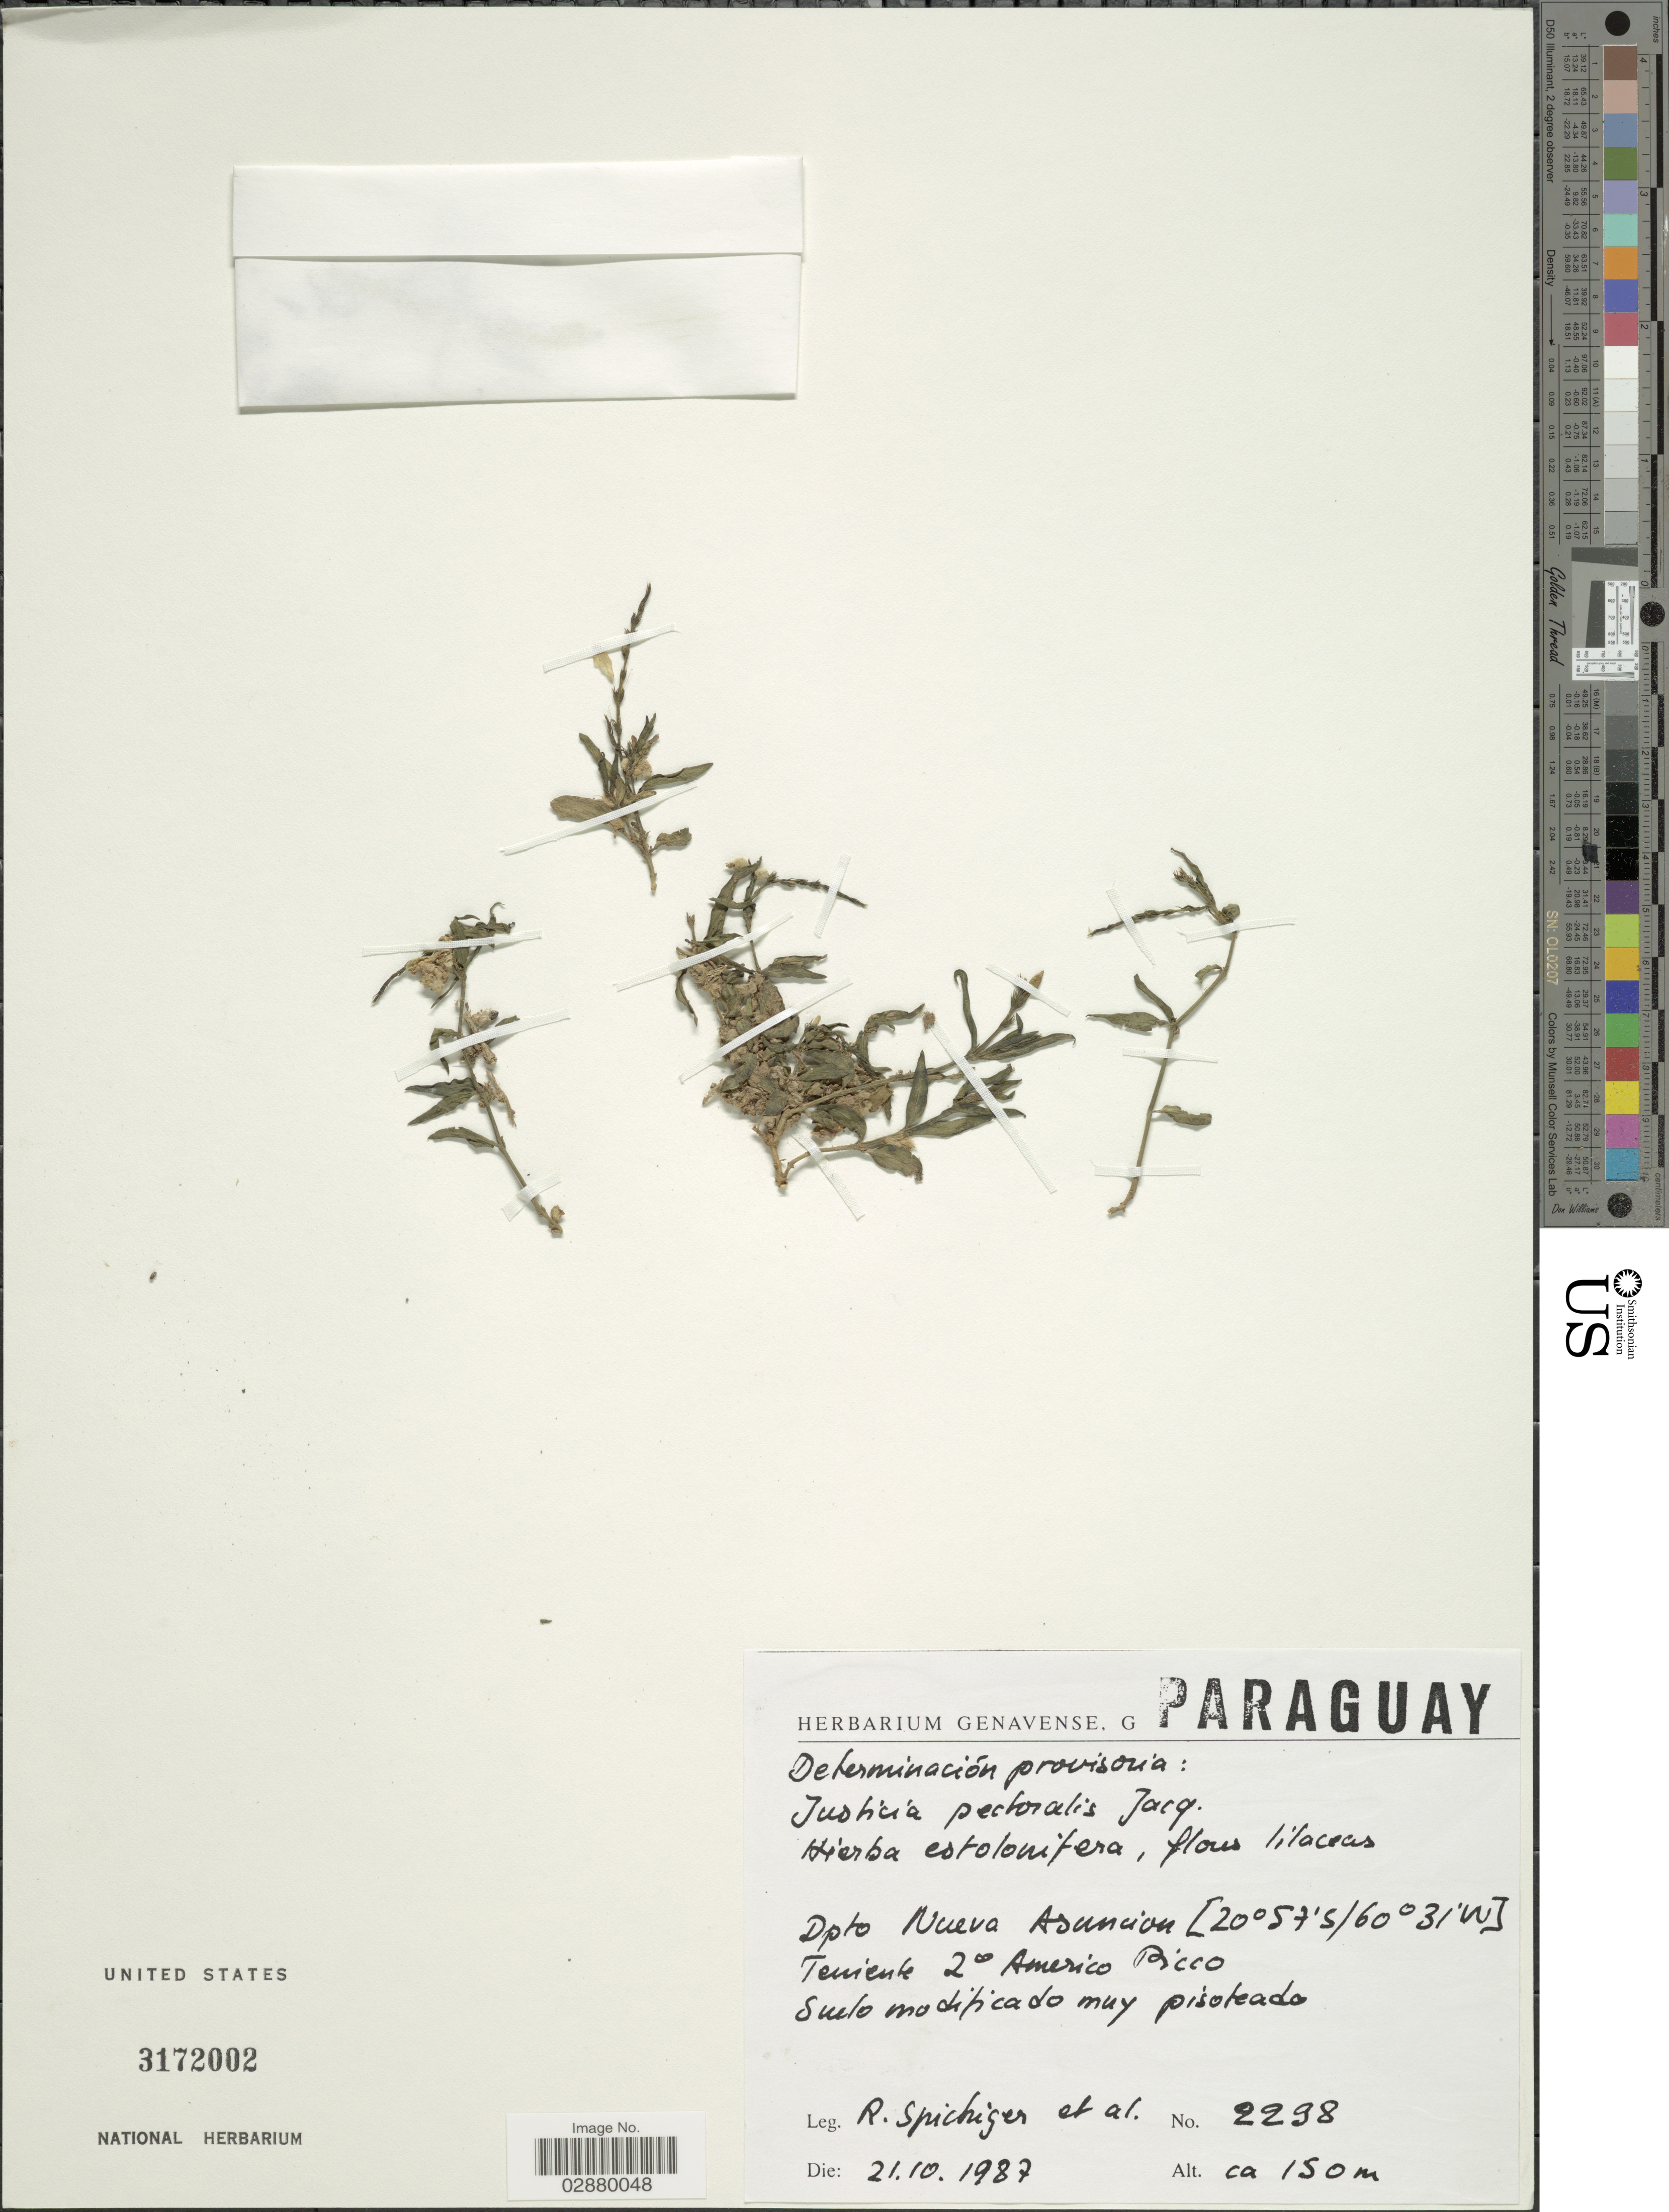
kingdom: Plantae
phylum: Tracheophyta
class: Magnoliopsida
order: Lamiales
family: Acanthaceae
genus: Justicia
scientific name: Justicia pectoralis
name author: Jacq.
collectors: R. Spichiger & et al.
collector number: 2298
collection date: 1987-10-21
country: Paraguay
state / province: Asuncion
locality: Dpto. Nueva Asuncion. Teniente 2° Americo Picco.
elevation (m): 150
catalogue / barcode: US 3172002